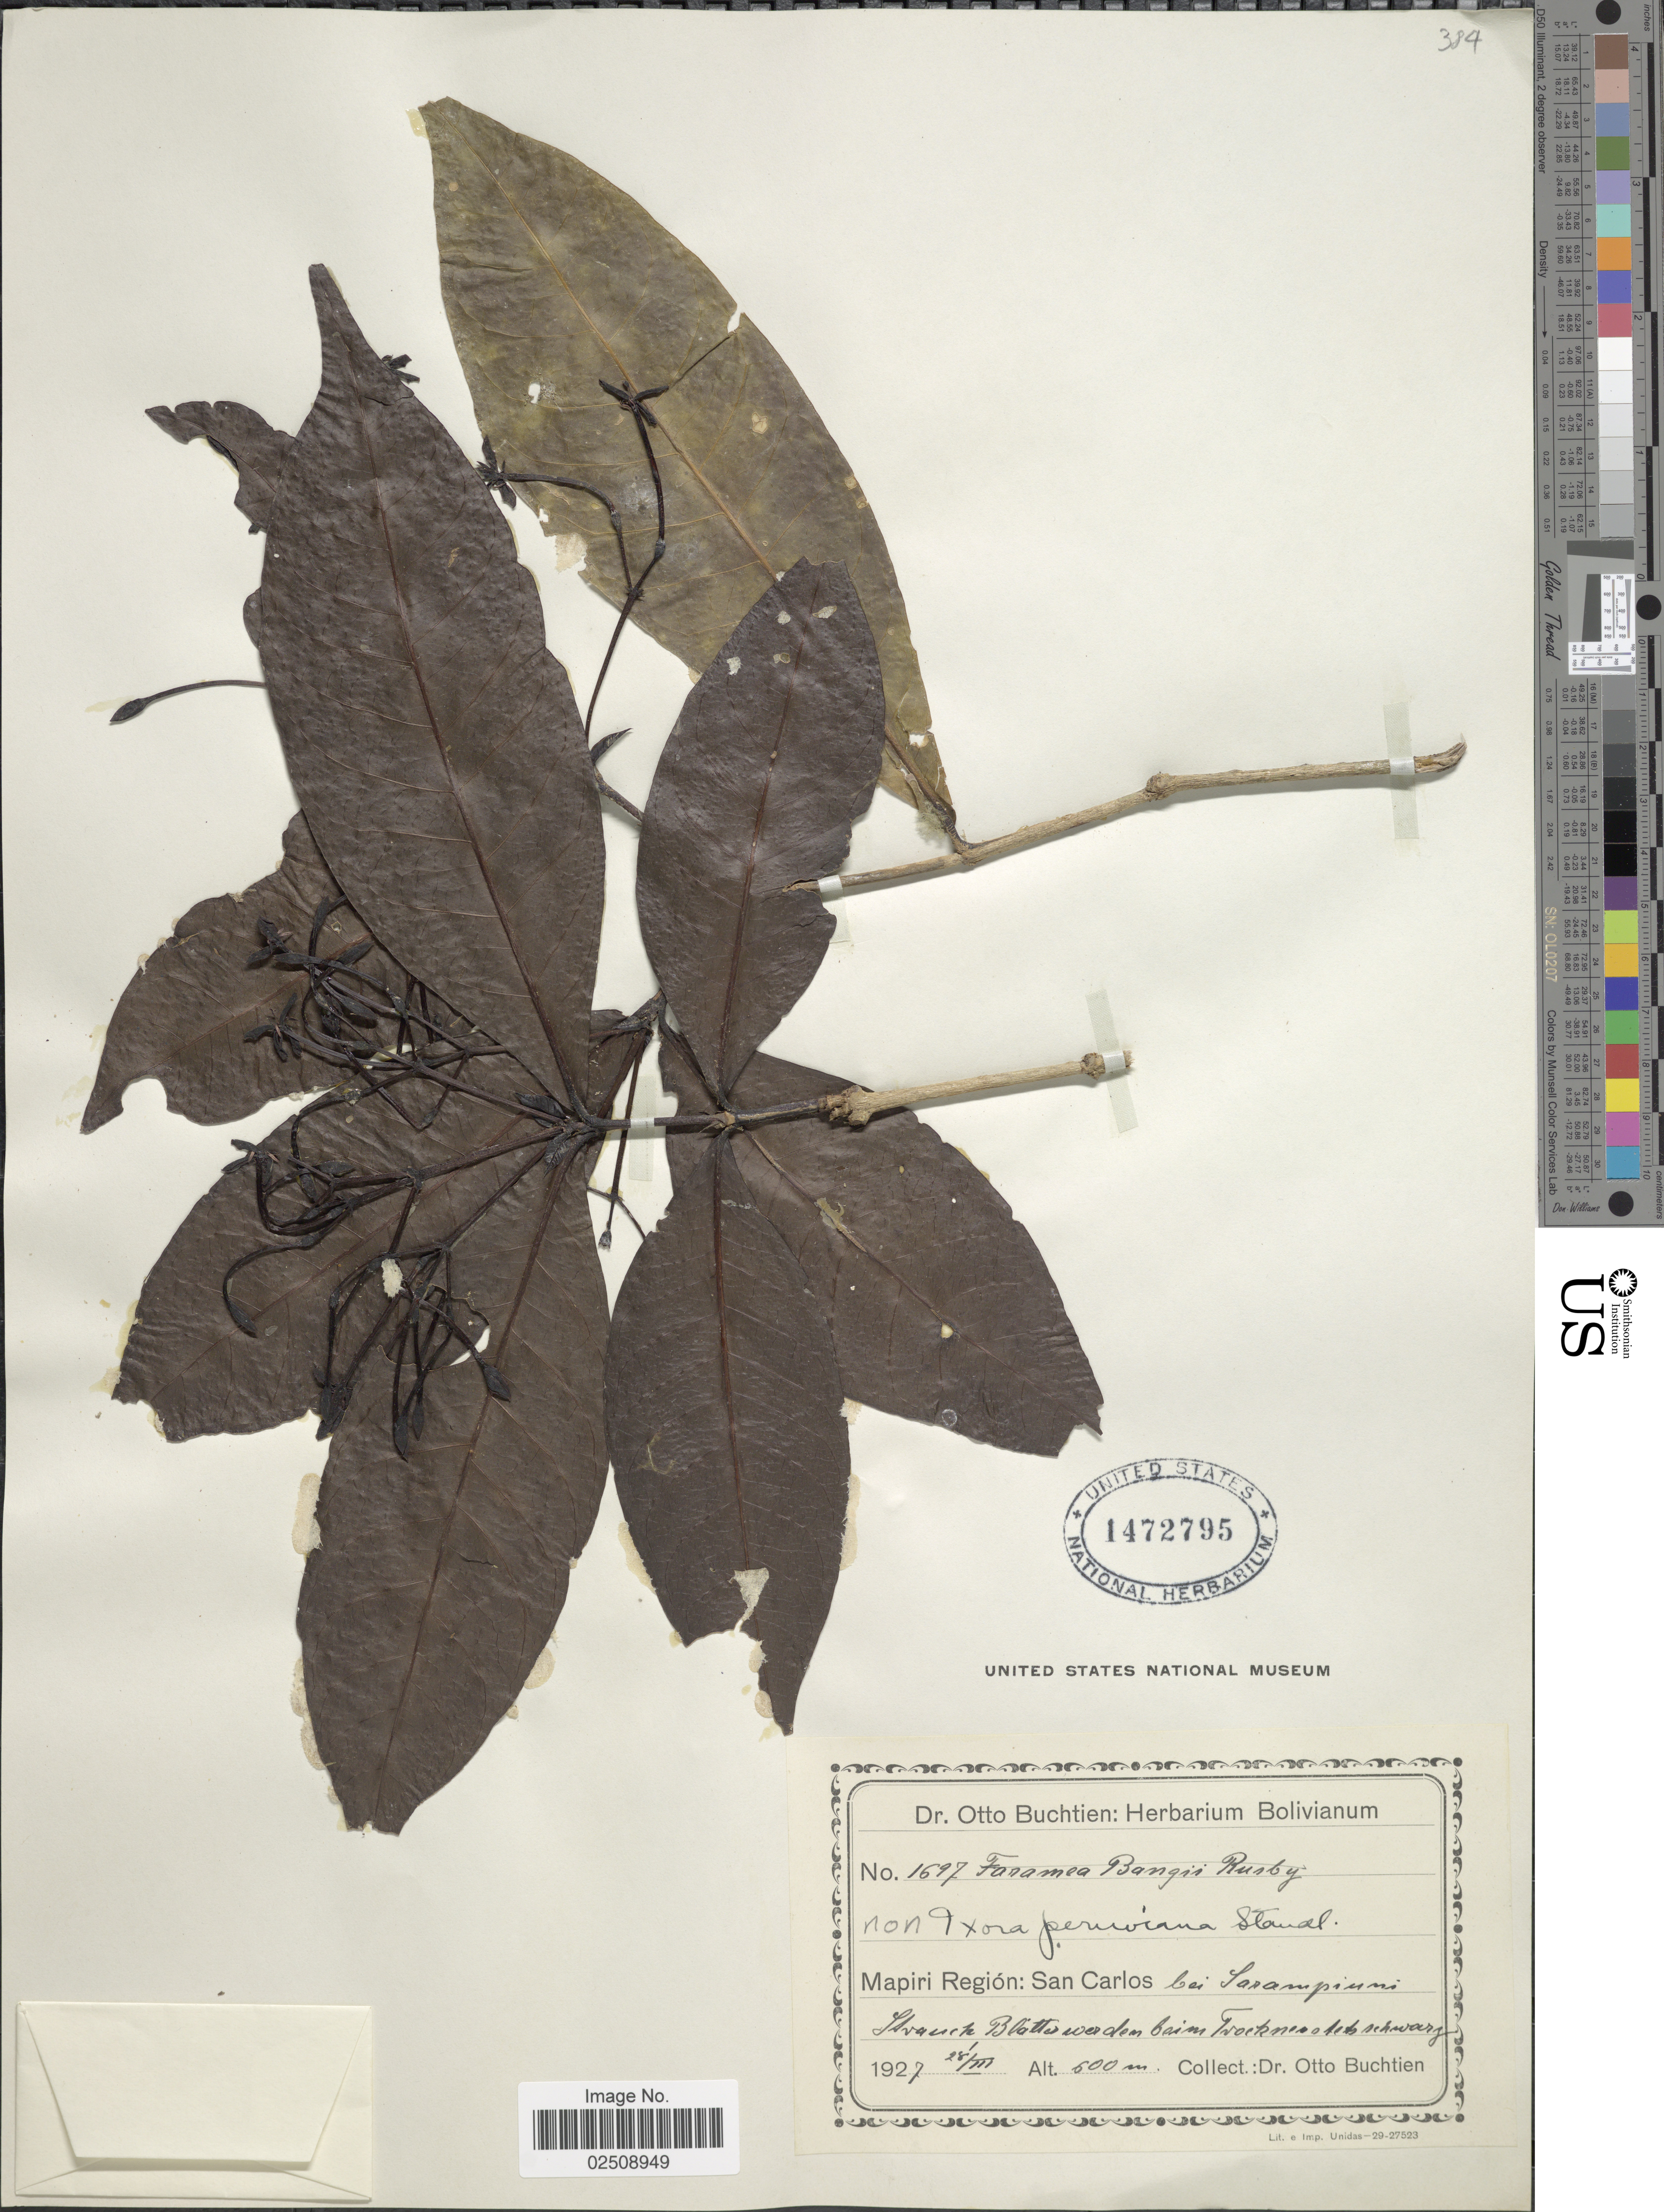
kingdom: Plantae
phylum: Tracheophyta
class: Magnoliopsida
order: Gentianales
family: Rubiaceae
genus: Ixora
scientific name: Ixora sp.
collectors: O. Buchtien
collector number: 1697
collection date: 1927-03-28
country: Bolivia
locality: Mapiri Region: San Carlos bei Sarampiuni.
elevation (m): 500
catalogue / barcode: US 1472795